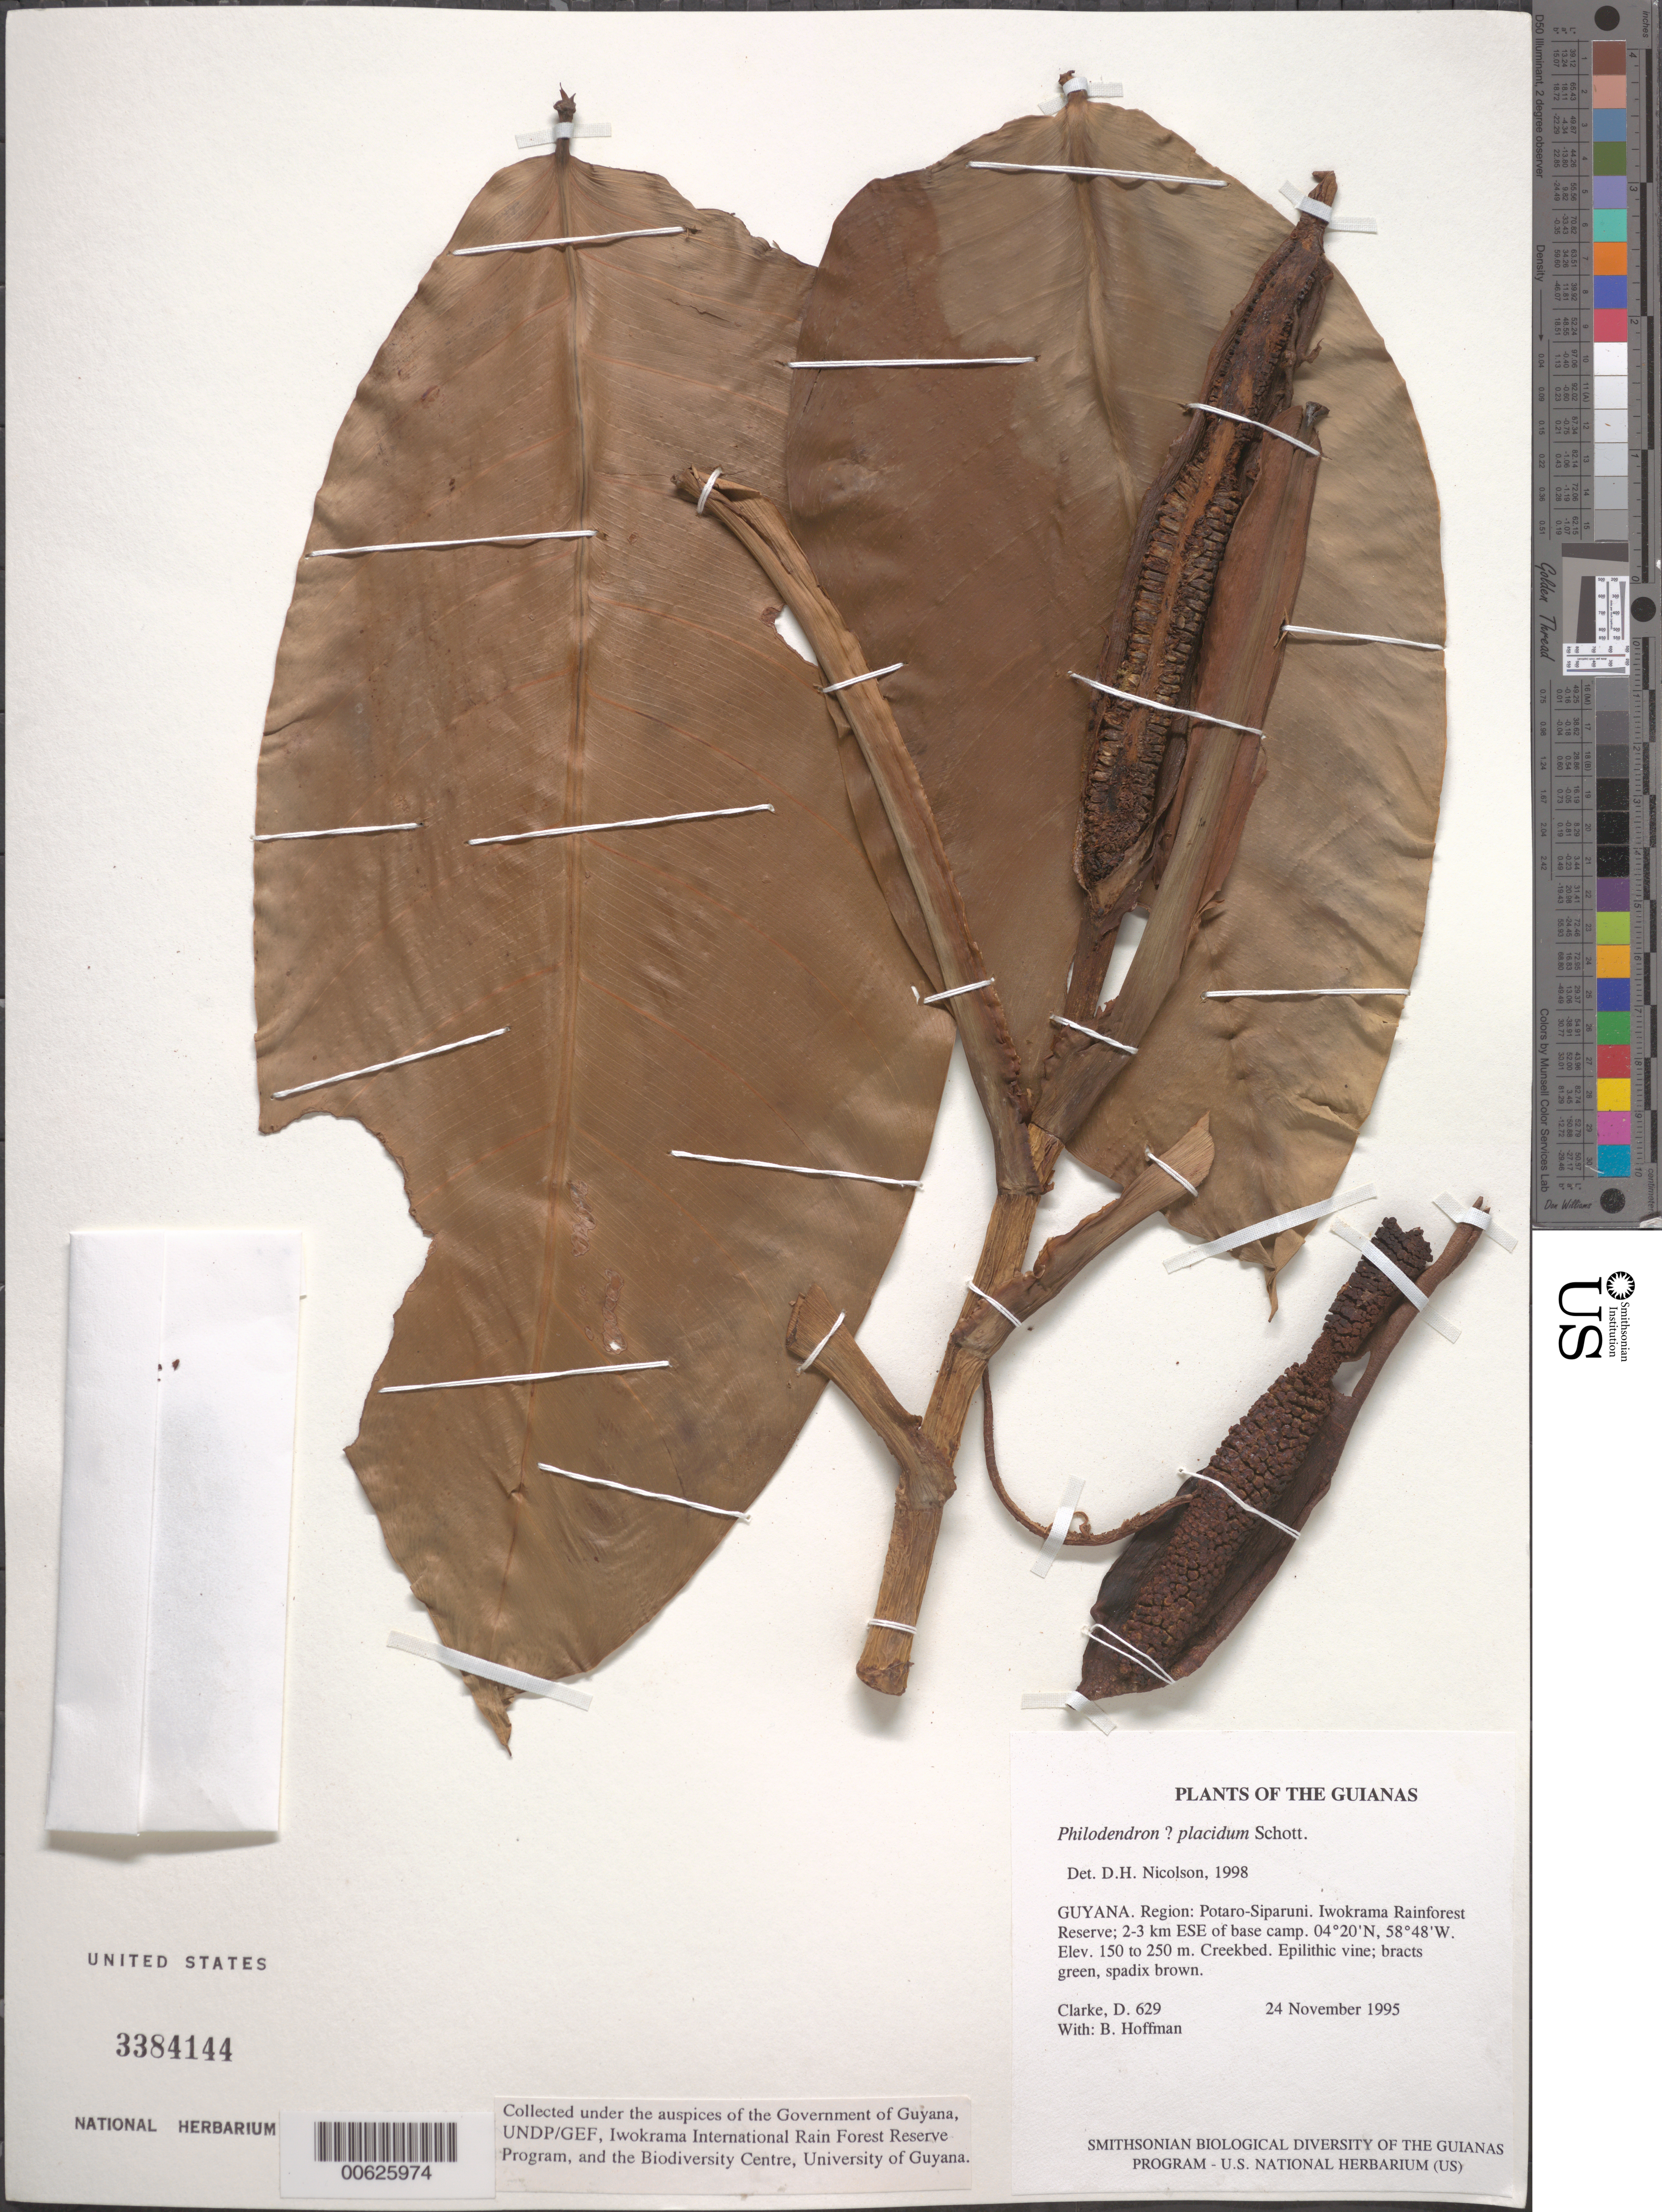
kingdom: Plantae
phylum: Tracheophyta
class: Liliopsida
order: Alismatales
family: Araceae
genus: Philodendron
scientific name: Philodendron placidum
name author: Schott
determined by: Nicolson, Dan H.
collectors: H. D. Clarke & B. Hoffman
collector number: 629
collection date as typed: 24 November 1995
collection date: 1995-11-24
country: Guyana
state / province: Potaro-Siparuni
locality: Iwokrama Rainforest Reserve; 2-3 km ESE of base camp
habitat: Creekbed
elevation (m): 150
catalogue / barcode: US 3384144